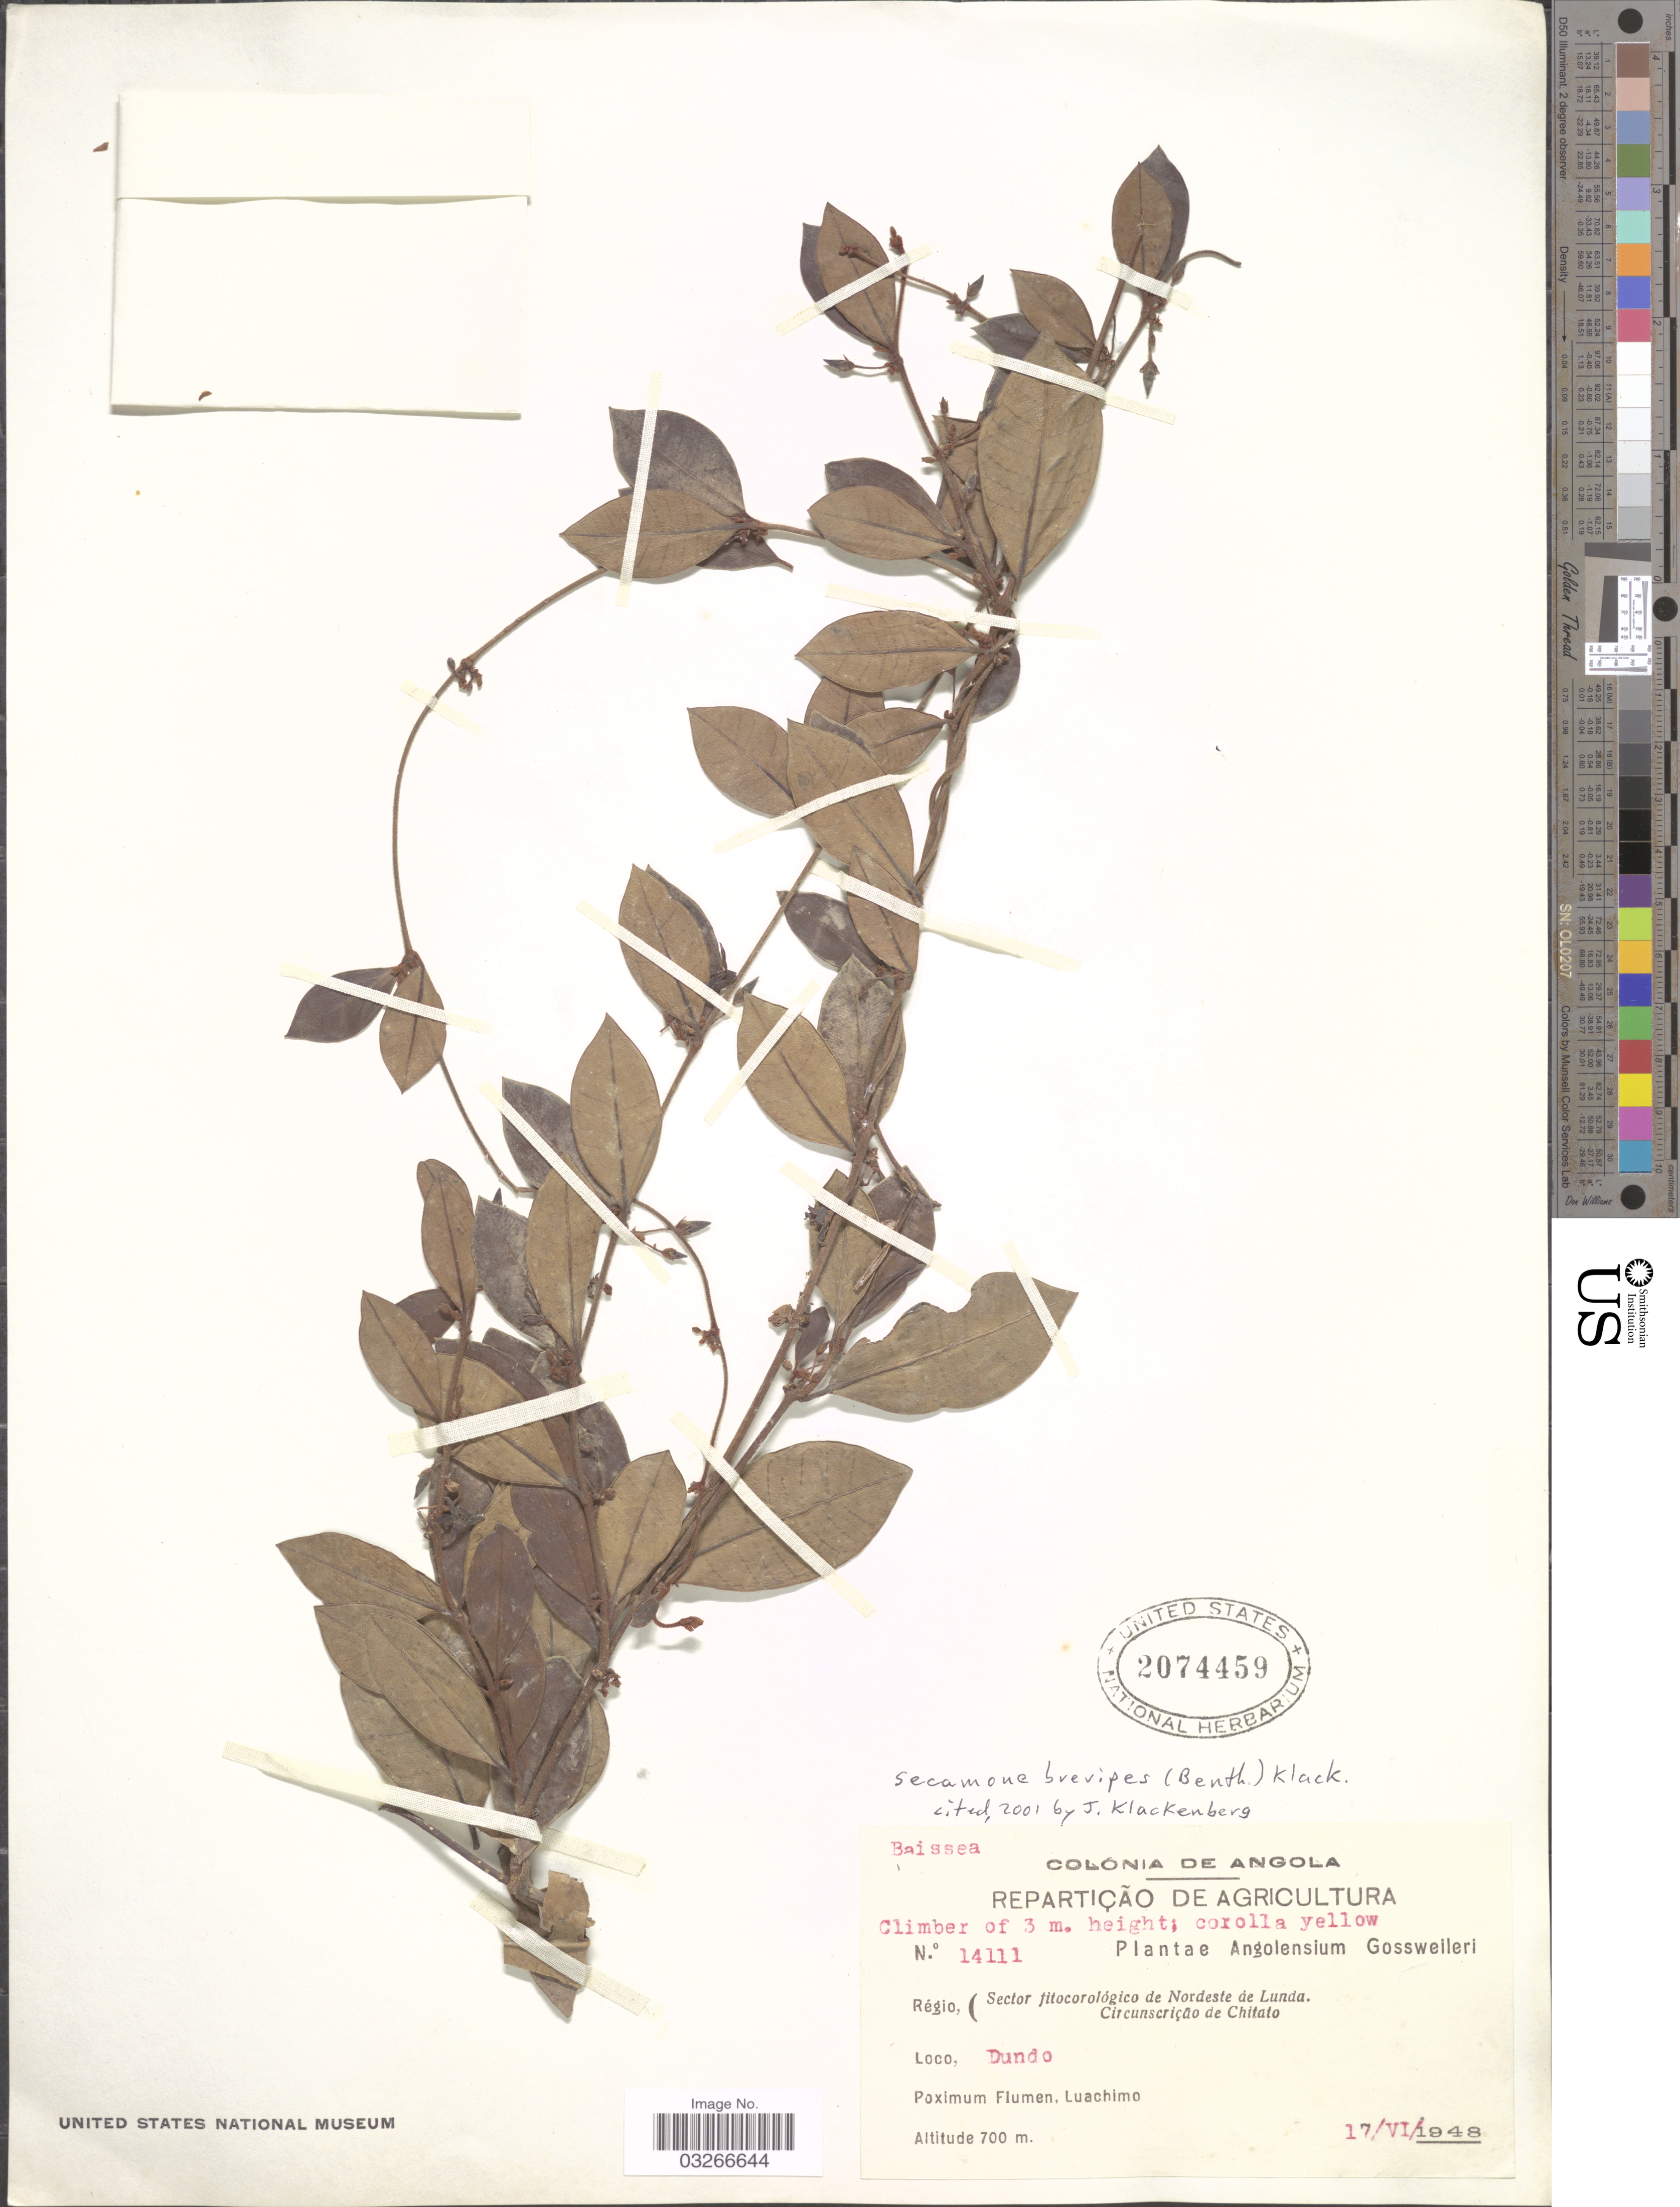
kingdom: Plantae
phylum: Tracheophyta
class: Magnoliopsida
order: Gentianales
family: Apocynaceae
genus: Secamone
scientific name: Secamone brevipes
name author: (Benth.) Klack.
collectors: -. Gossweiler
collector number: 14111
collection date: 1948-06-17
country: Angola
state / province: Lunda Norte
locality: Régio, Sector fitocorológico de Nordeste de Lunda. Circunscrição de Chitato. Loco, Dundo. Proximum Flumen, Luachimo.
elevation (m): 700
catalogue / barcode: US 2074459